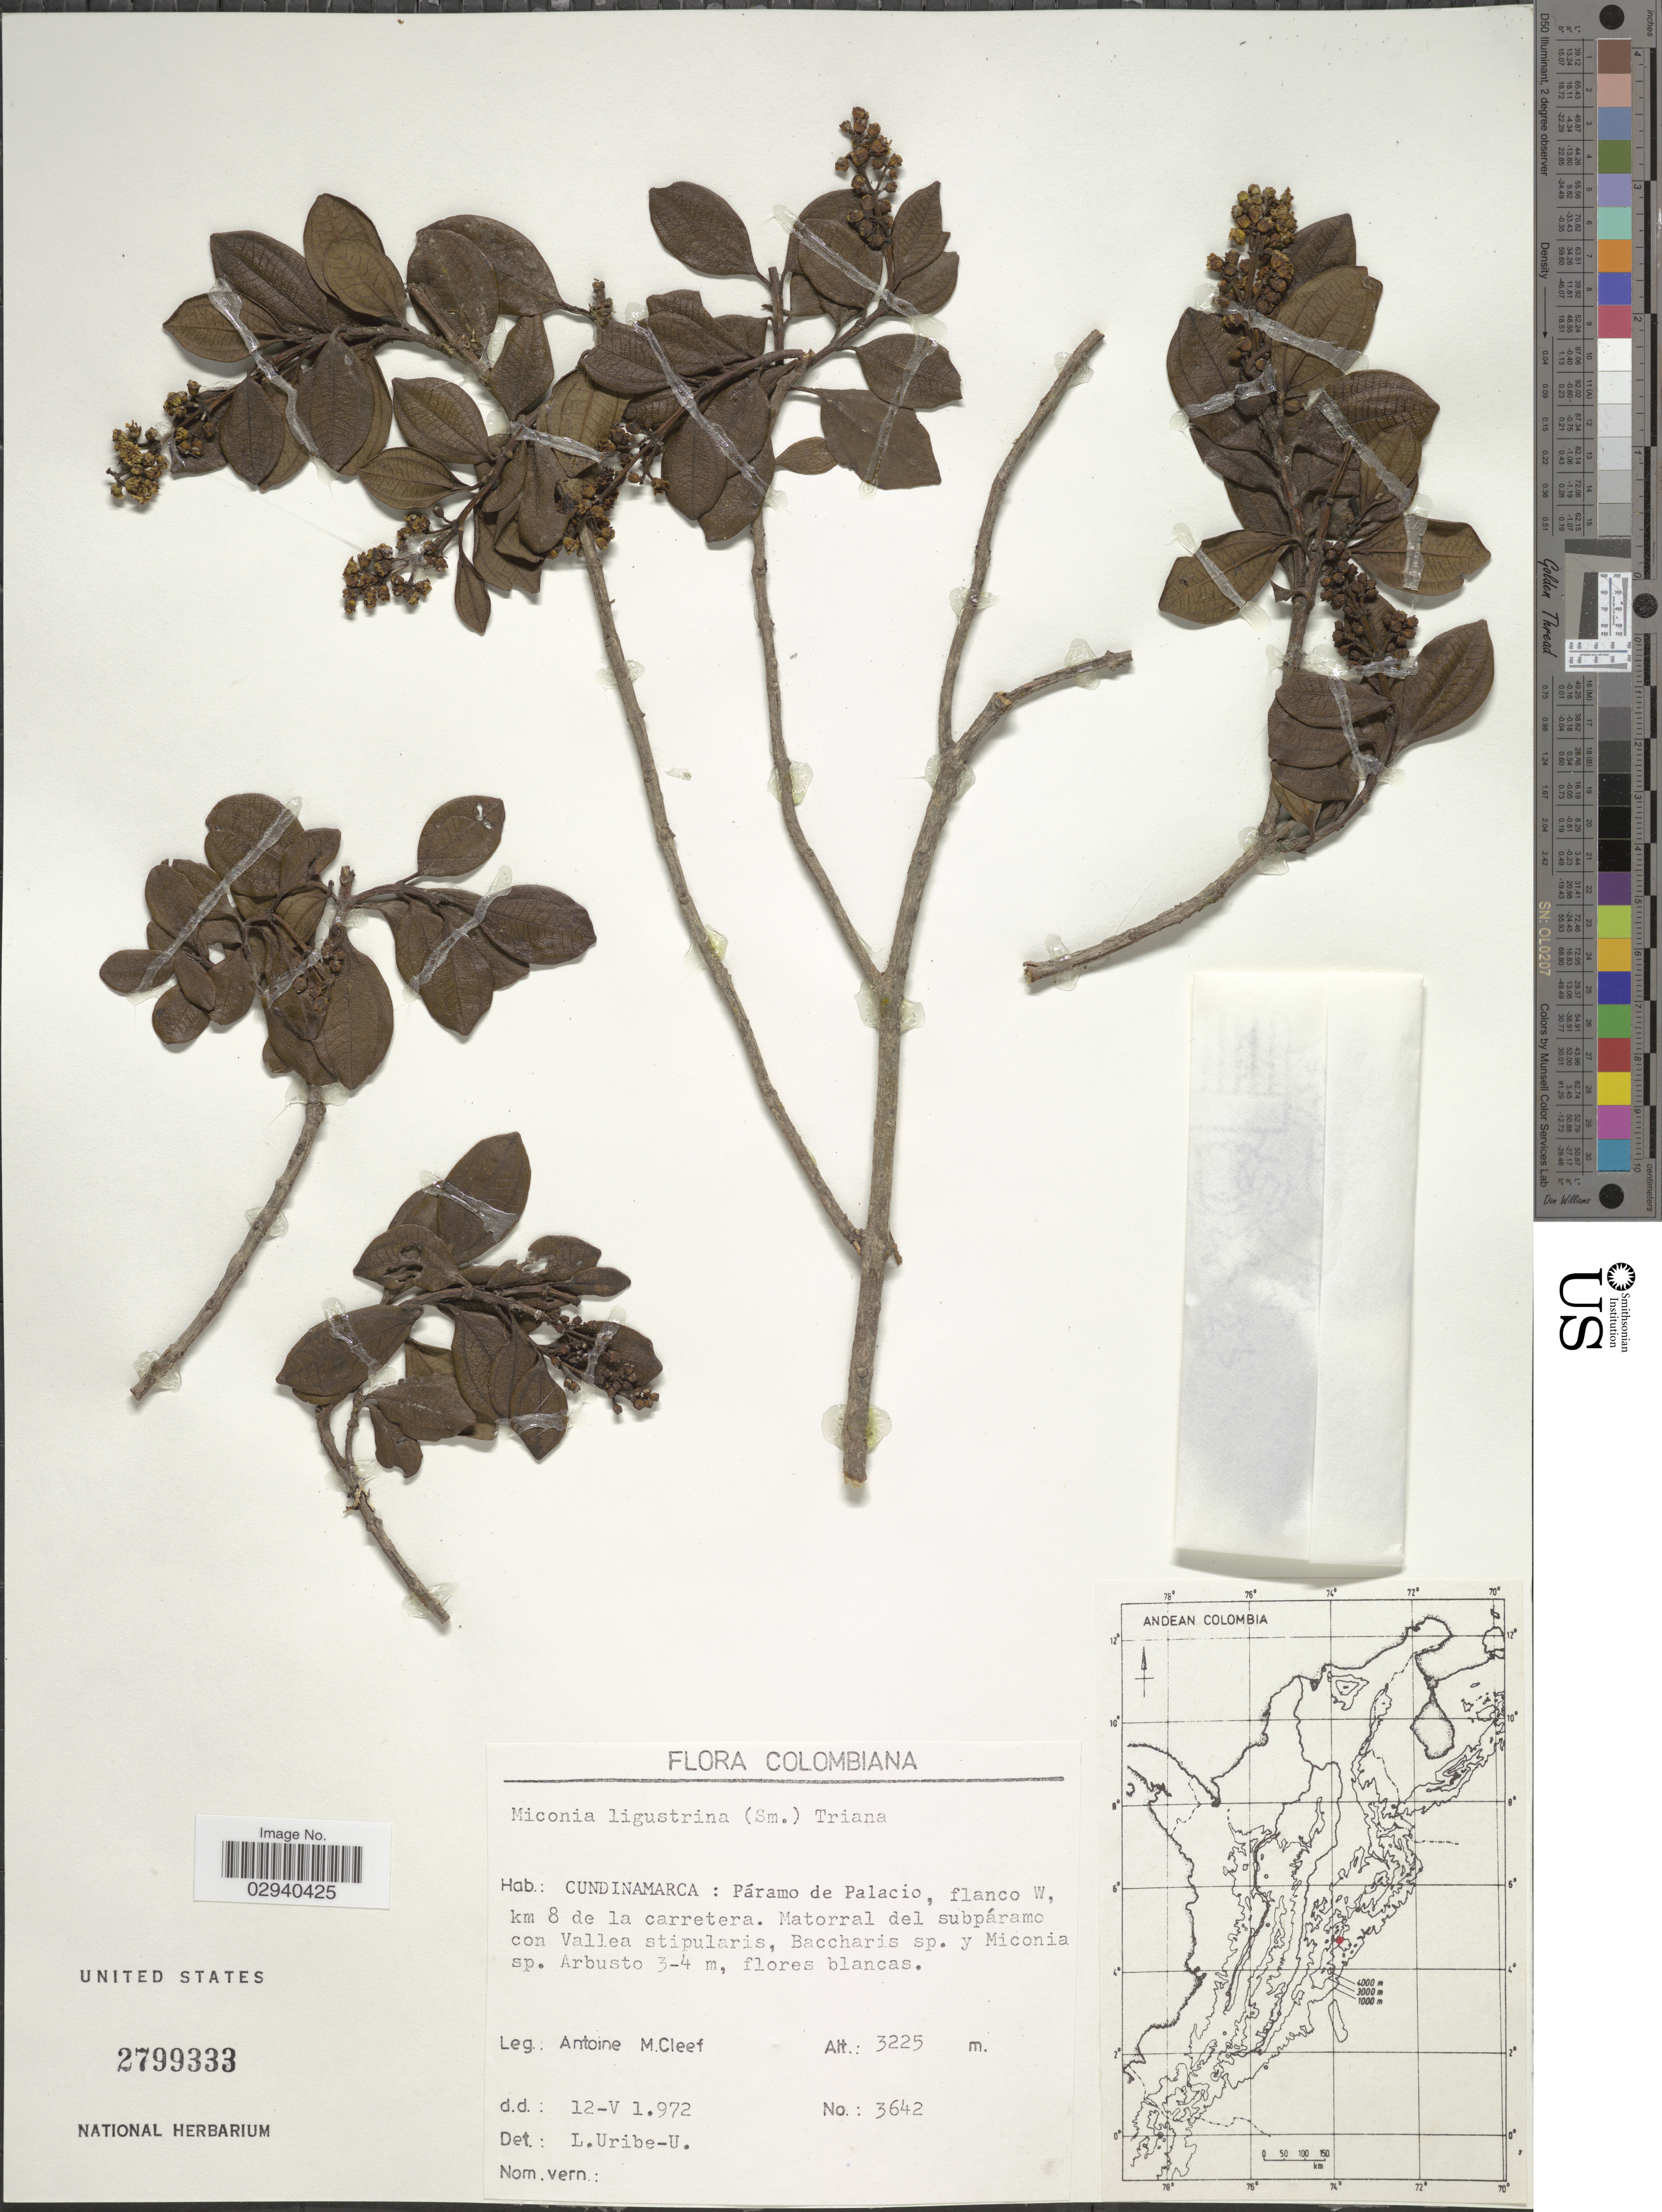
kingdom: Plantae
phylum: Tracheophyta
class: Magnoliopsida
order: Myrtales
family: Melastomataceae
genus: Miconia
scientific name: Miconia ligustrina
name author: (Sw.) Triana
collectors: A. M. Cleef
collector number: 3642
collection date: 1972-05-12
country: Colombia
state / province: Cundinamarca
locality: Páramo de Palacio, flanco W, km 8 de la carretra. Matorral del subpáramo con Vallea stipularis.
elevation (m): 3225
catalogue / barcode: US 2799333